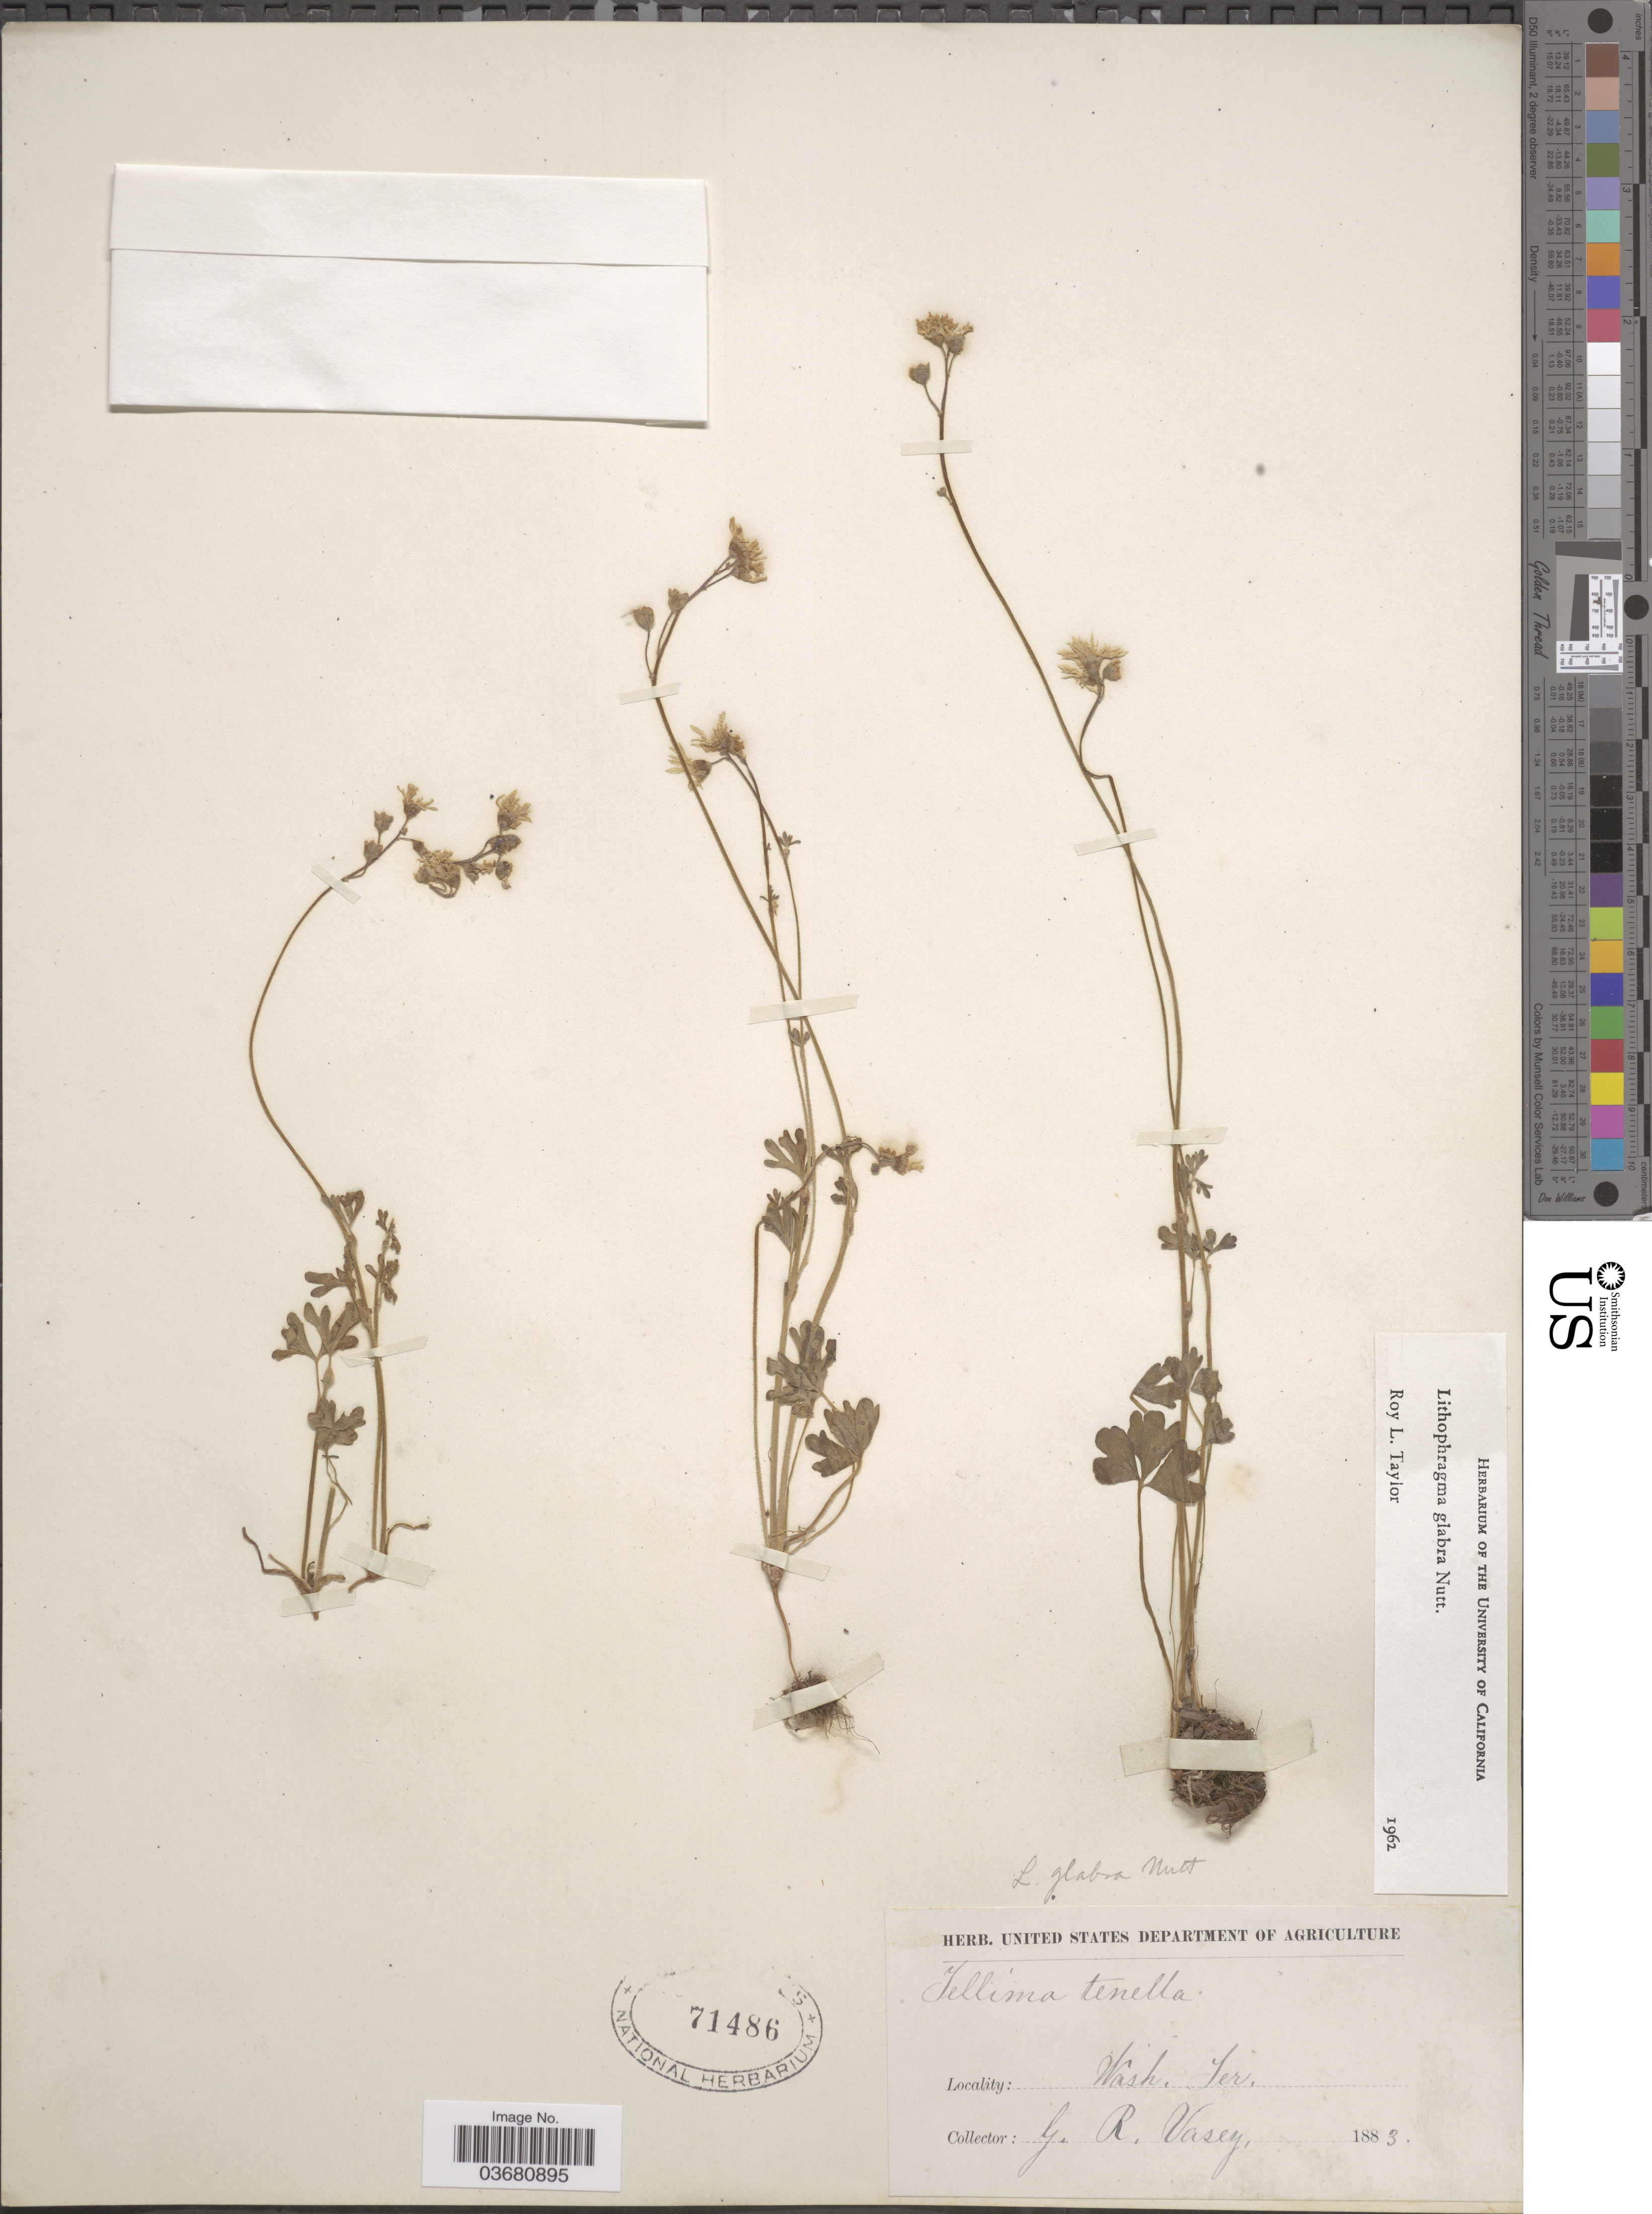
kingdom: Plantae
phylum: Tracheophyta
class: Magnoliopsida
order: Saxifragales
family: Saxifragaceae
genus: Lithophragma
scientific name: Lithophragma glabrum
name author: Nutt.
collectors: G. R. Vasey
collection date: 1883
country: United States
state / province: Washington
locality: Wash. Terr.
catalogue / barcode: US 71486